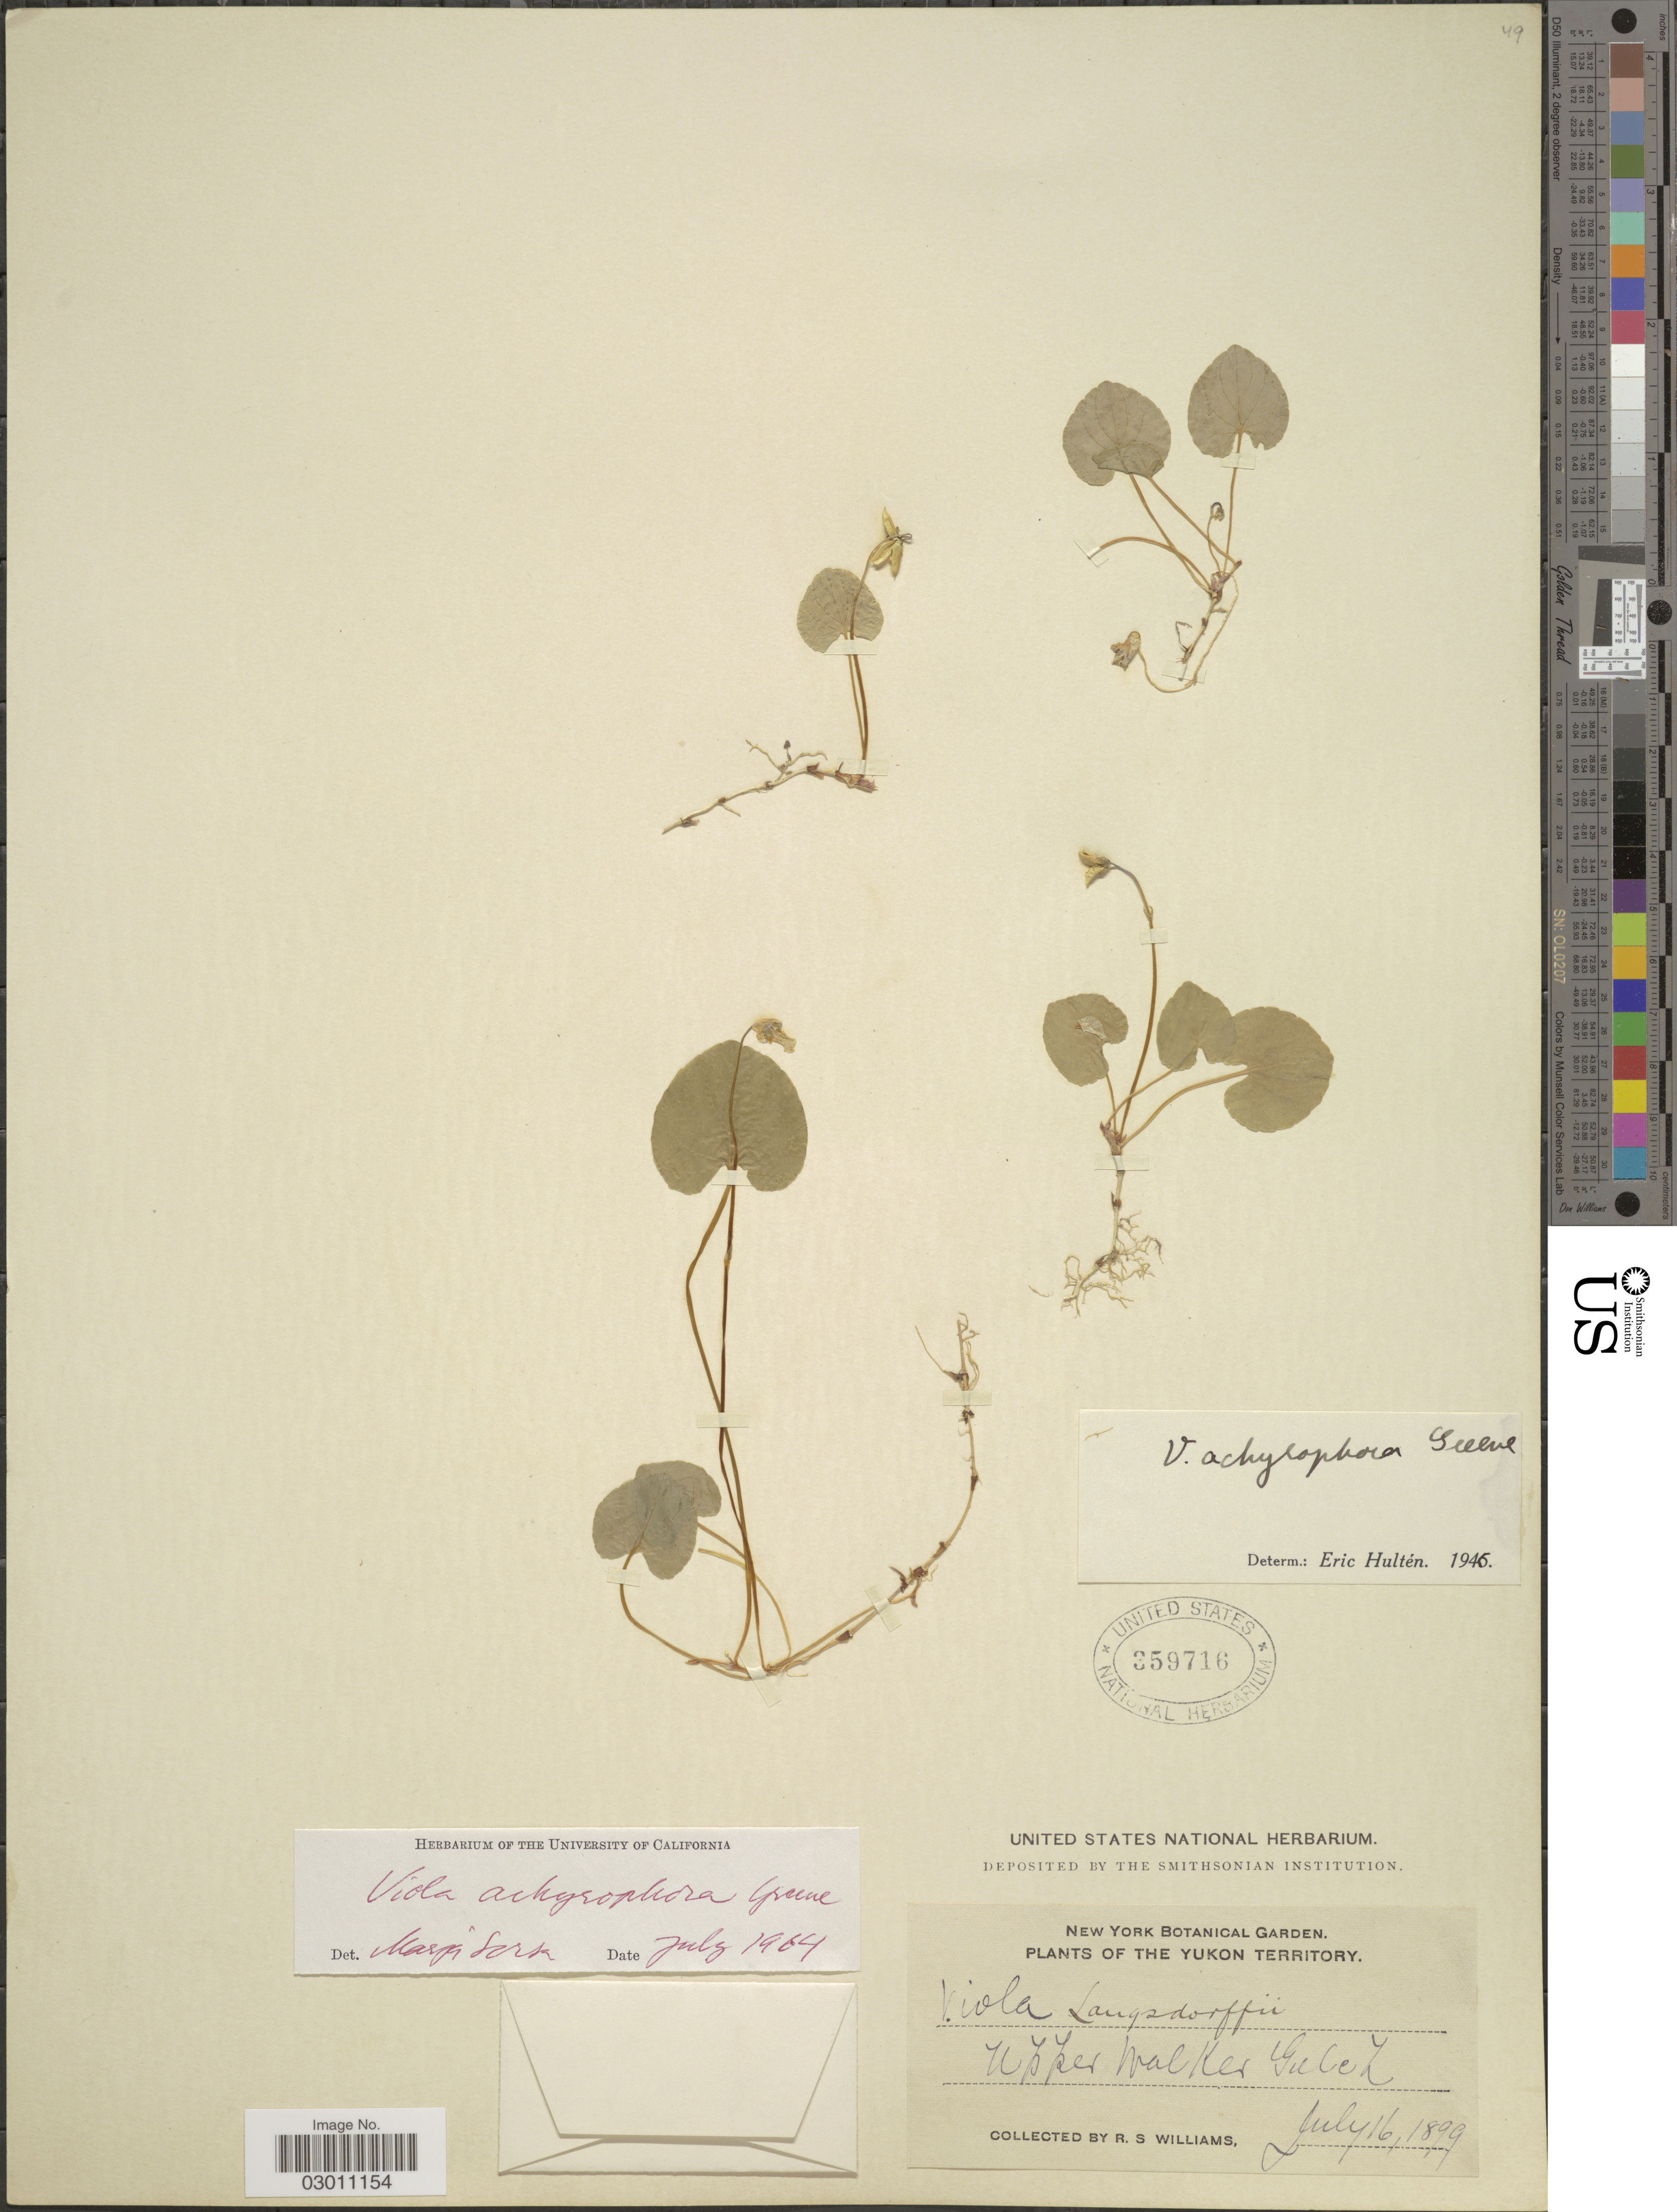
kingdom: Plantae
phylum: Tracheophyta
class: Magnoliopsida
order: Malpighiales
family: Violaceae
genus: Viola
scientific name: Viola achyrophora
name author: Greene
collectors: R. S. Williams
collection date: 1899-07-16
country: Canada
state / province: Yukon Territory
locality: Upper Walker Inlet.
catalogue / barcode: US 359716